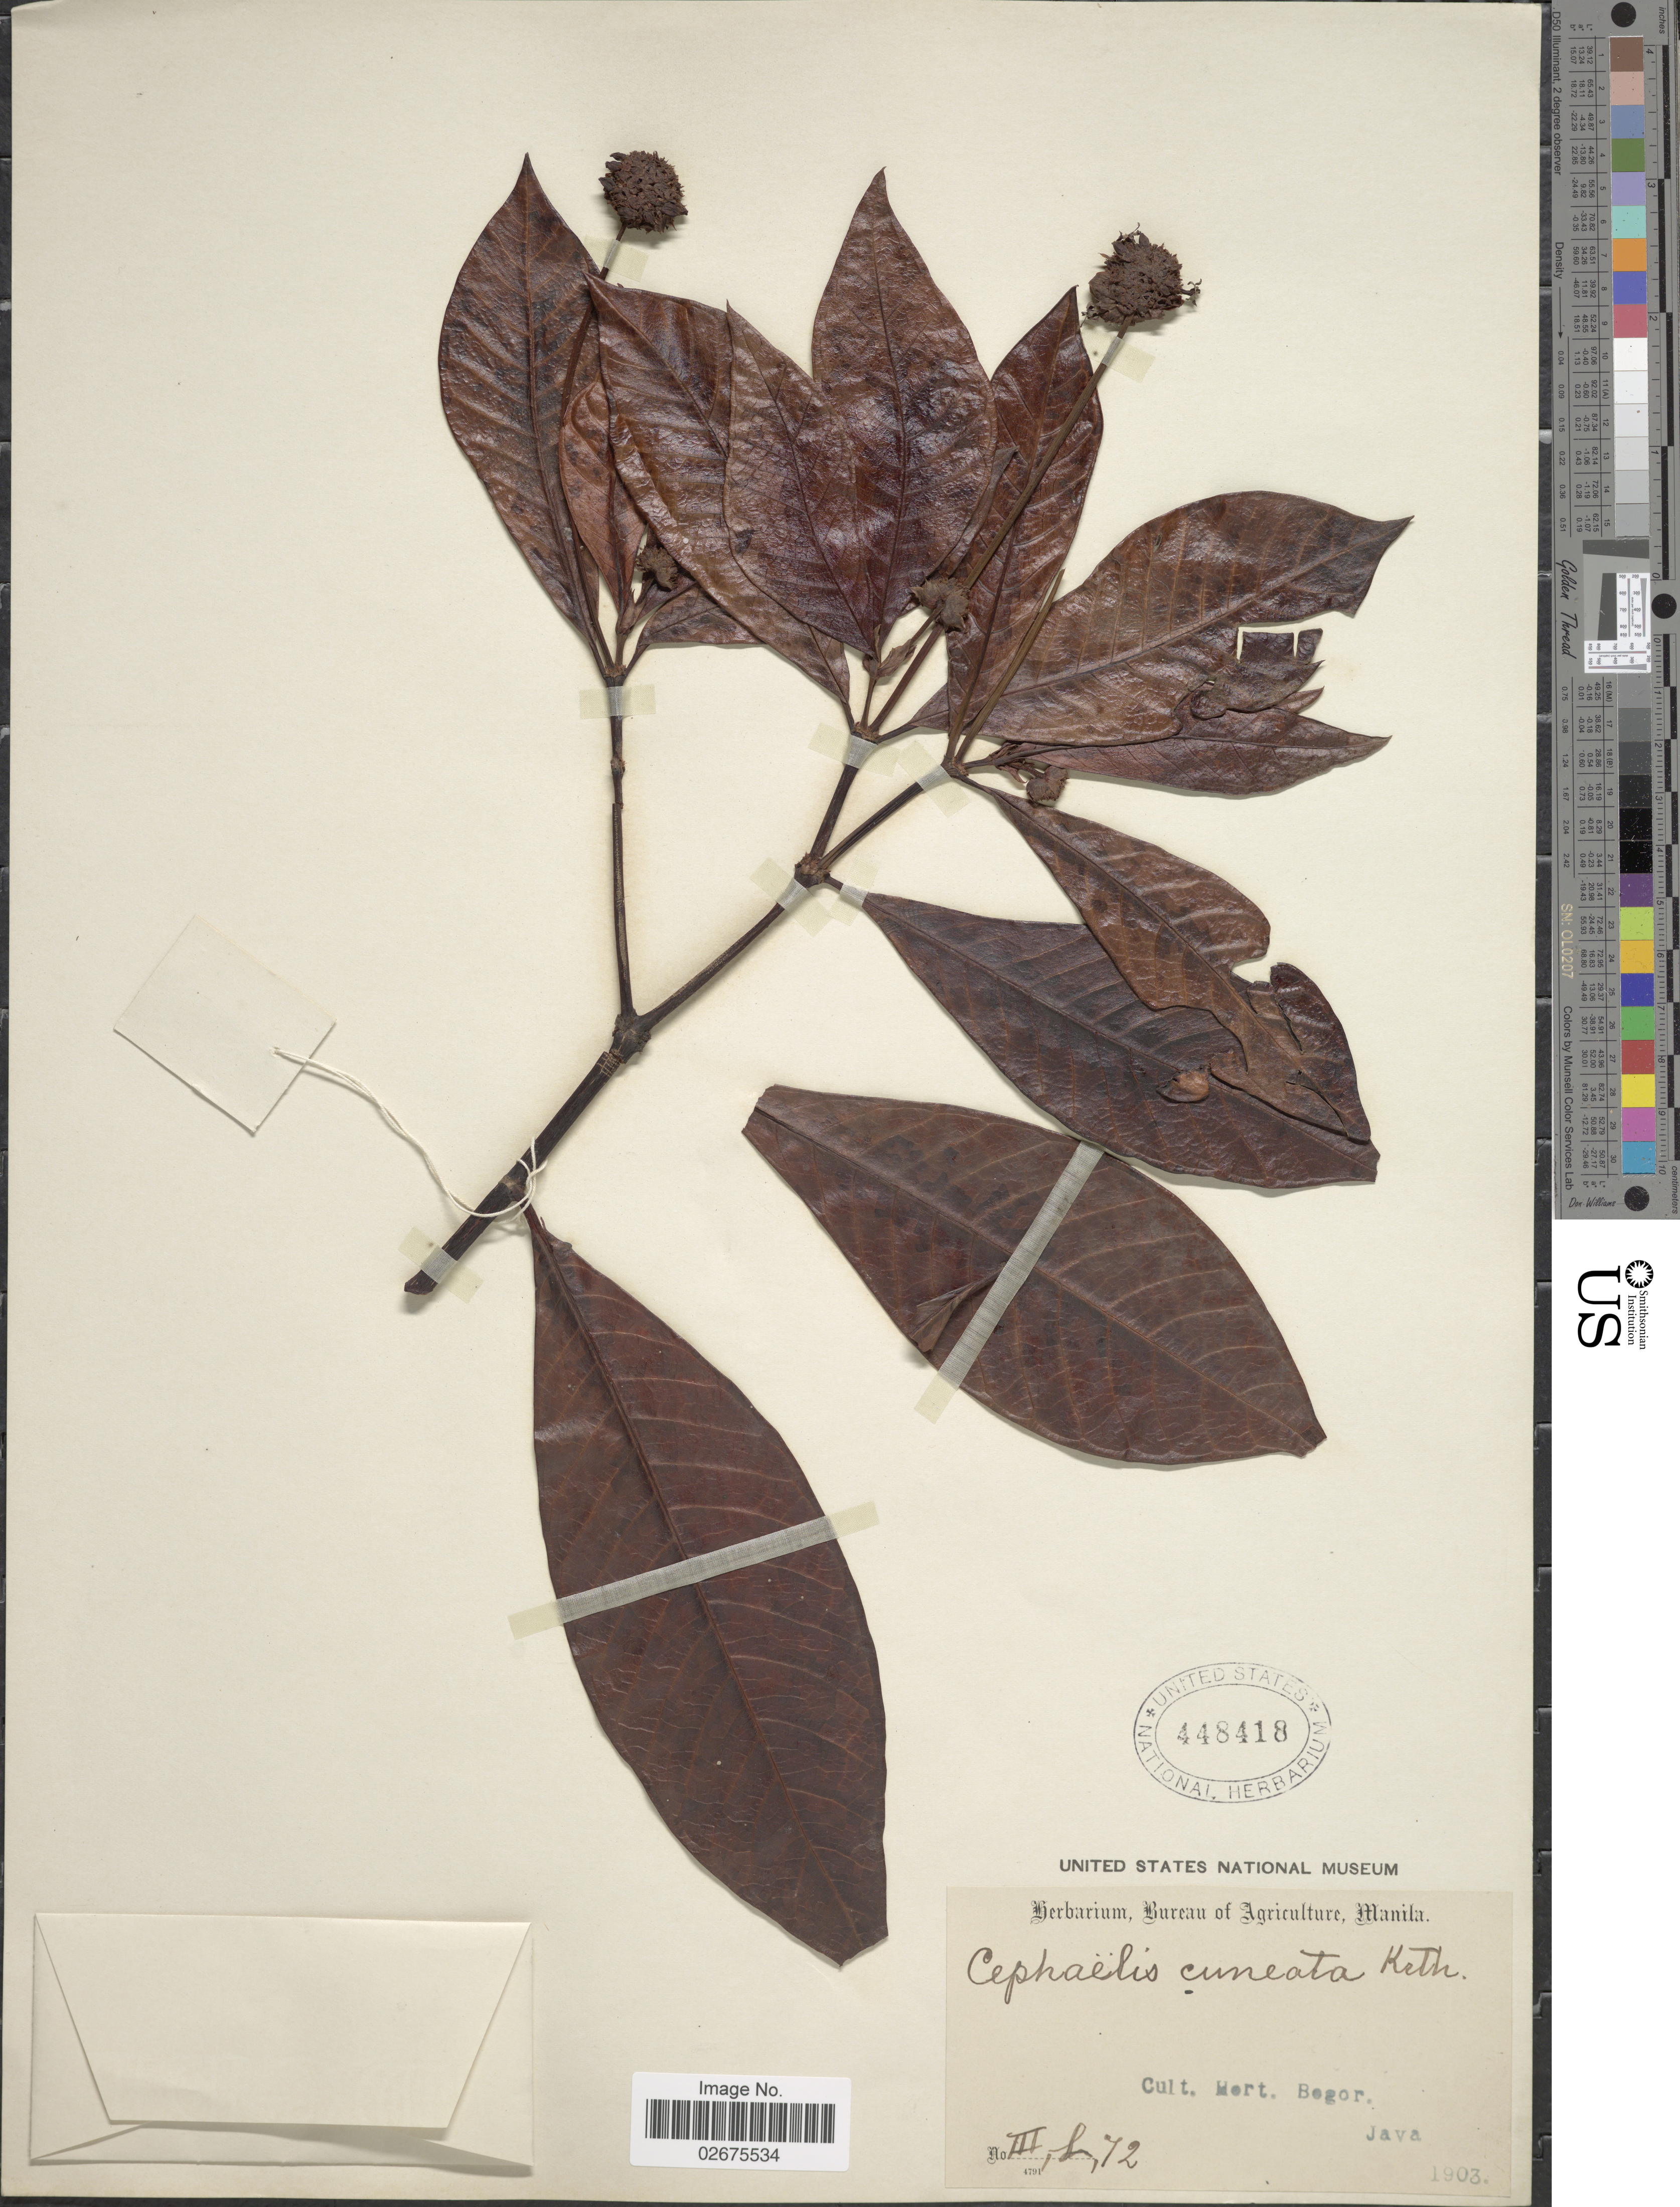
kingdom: Plantae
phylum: Tracheophyta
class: Magnoliopsida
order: Gentianales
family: Rubiaceae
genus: Cephaelis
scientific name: Cephaelis cuneata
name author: Korth.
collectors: ex Herb. Bur. Agric. Manila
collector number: II, L, 72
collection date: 1903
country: Indonesia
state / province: Java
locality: Cult. Hort. Bogor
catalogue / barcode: US 448418